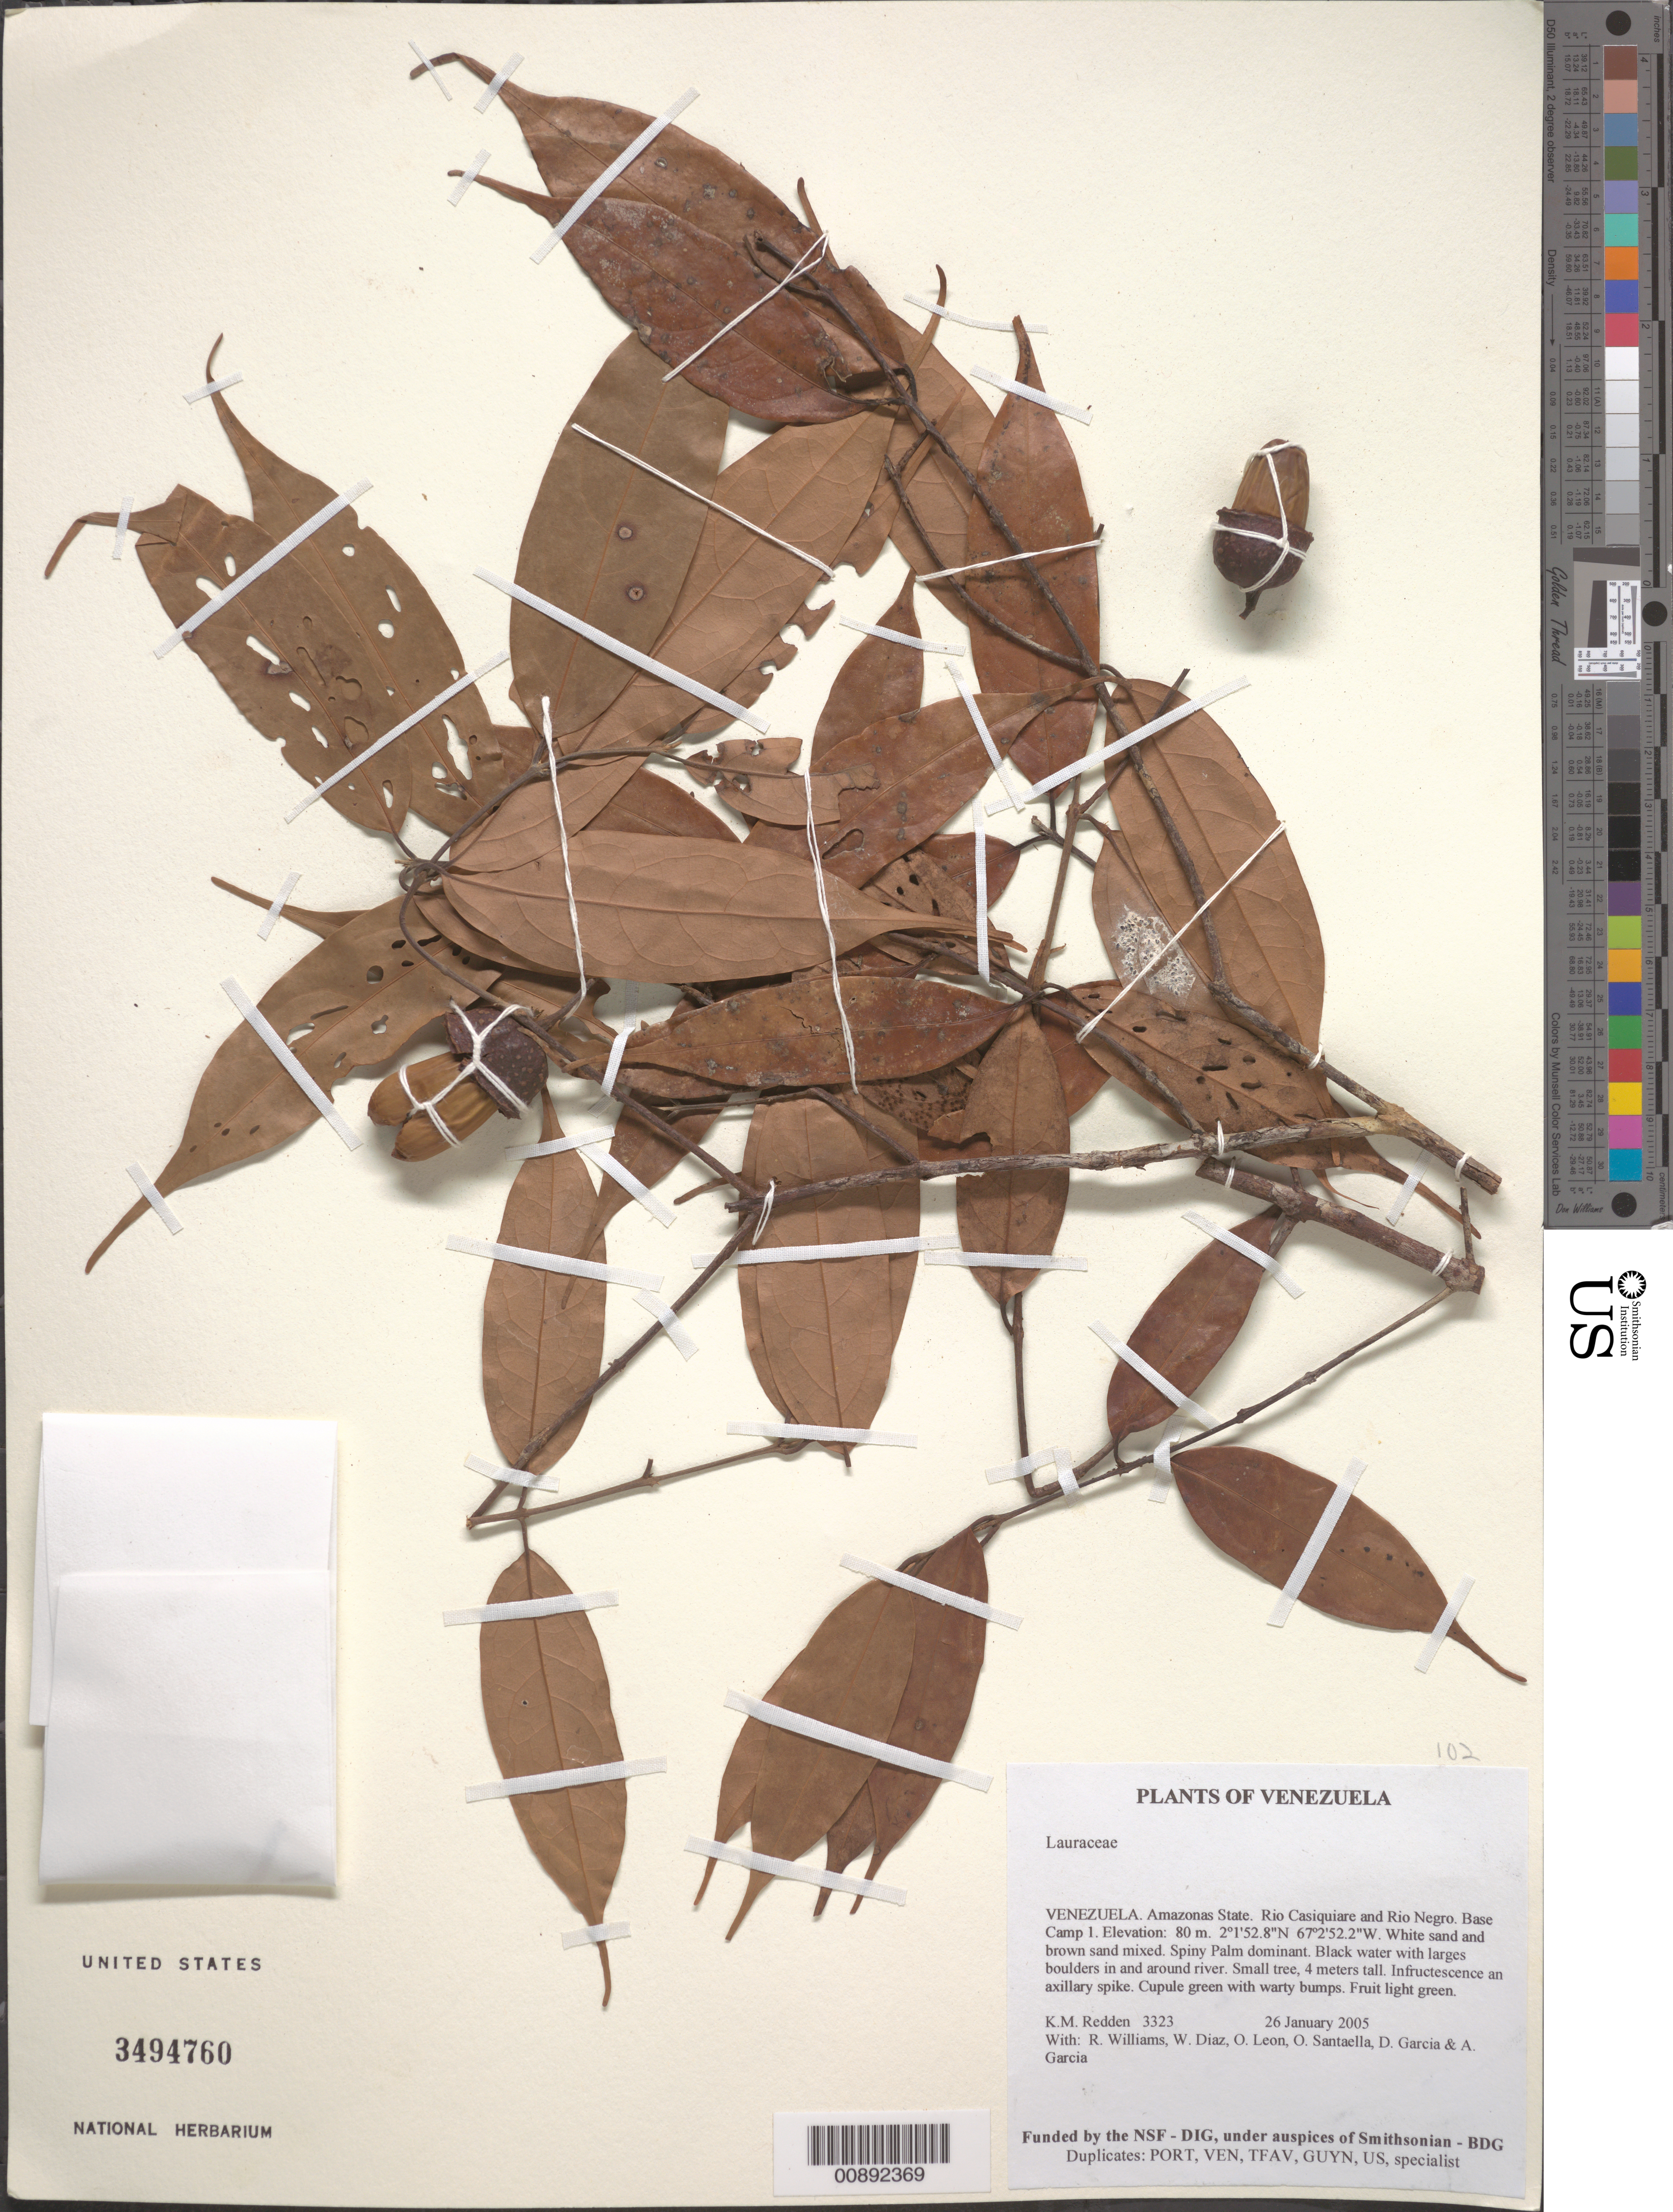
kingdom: Plantae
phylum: Tracheophyta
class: Magnoliopsida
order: Laurales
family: Lauraceae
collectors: K. M. Redden, R. Williams, W. Díaz P., O. León & et al.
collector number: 3323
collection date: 2005-01-26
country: Venezuela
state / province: Amazonas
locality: Rio Casiquiare and Rio Negro. Base Camp 1.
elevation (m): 80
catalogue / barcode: US 3494760